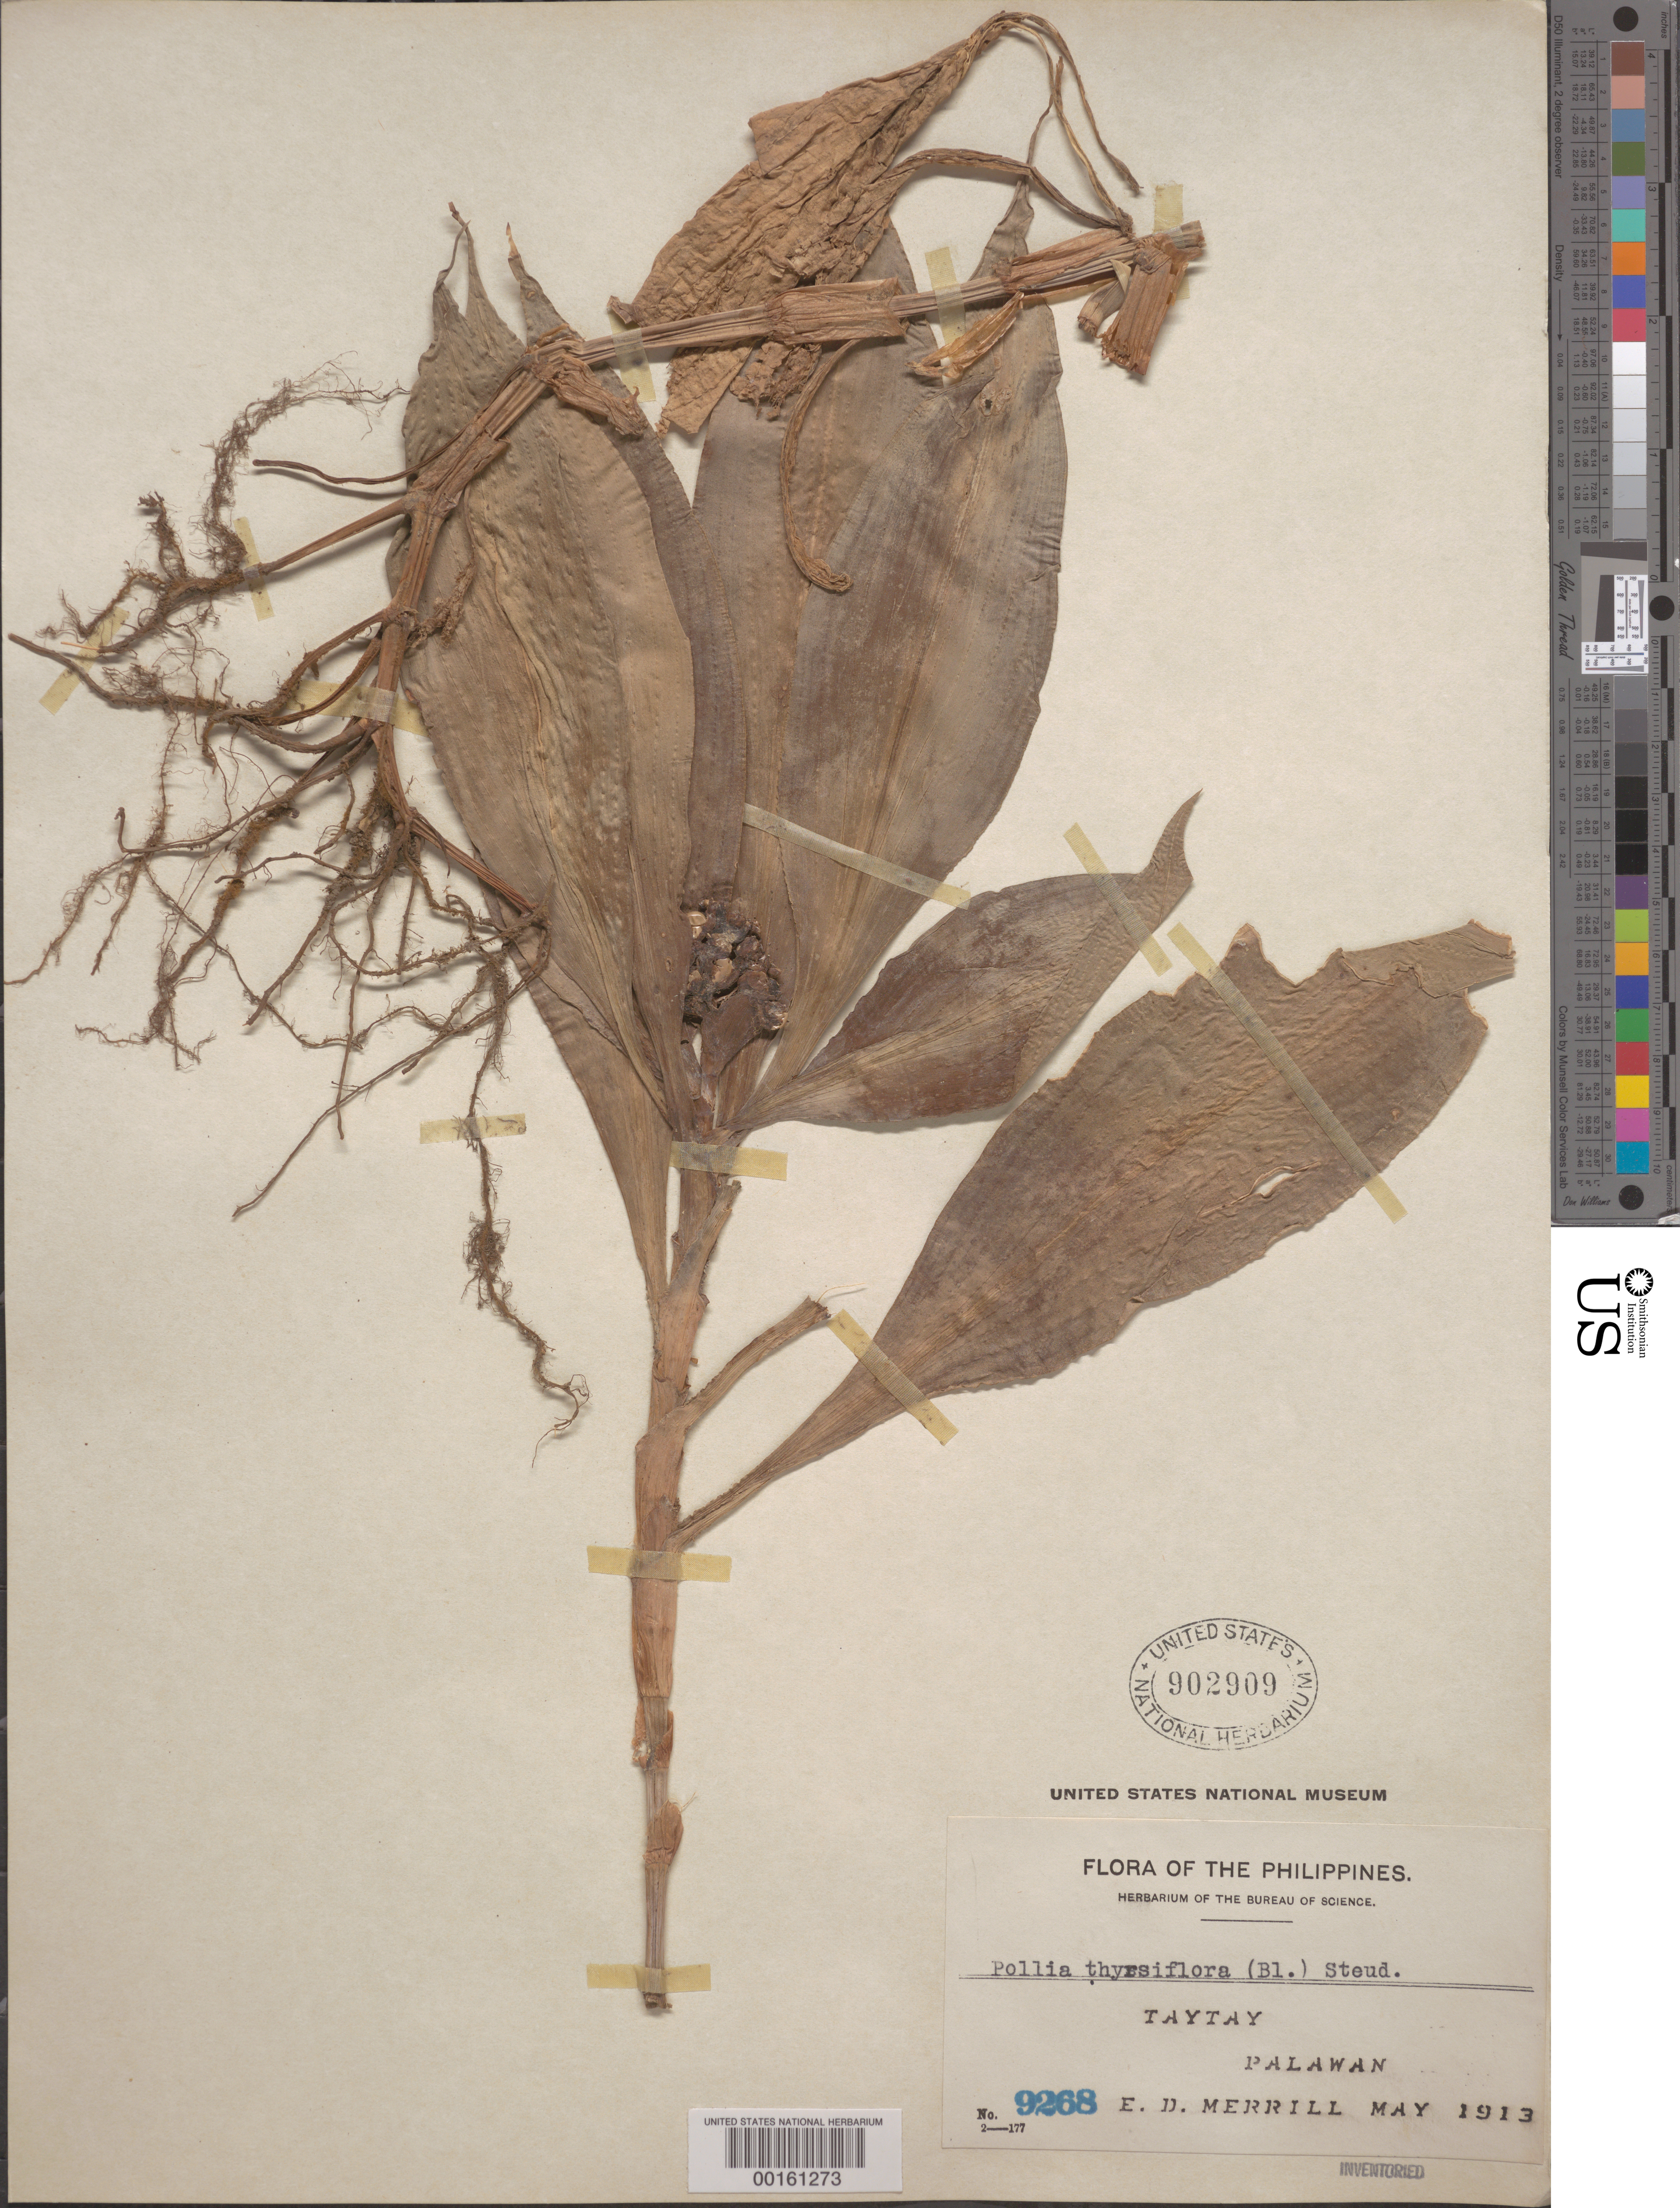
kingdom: Plantae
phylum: Tracheophyta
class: Liliopsida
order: Commelinales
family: Commelinaceae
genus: Pollia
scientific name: Pollia thyrsiflora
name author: (Blume) Steud.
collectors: E. D. Merrill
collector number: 9268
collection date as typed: May 1913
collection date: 1913-05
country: Philippines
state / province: Mimaropa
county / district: Palawan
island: Palawan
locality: Taytay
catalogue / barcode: US 902909